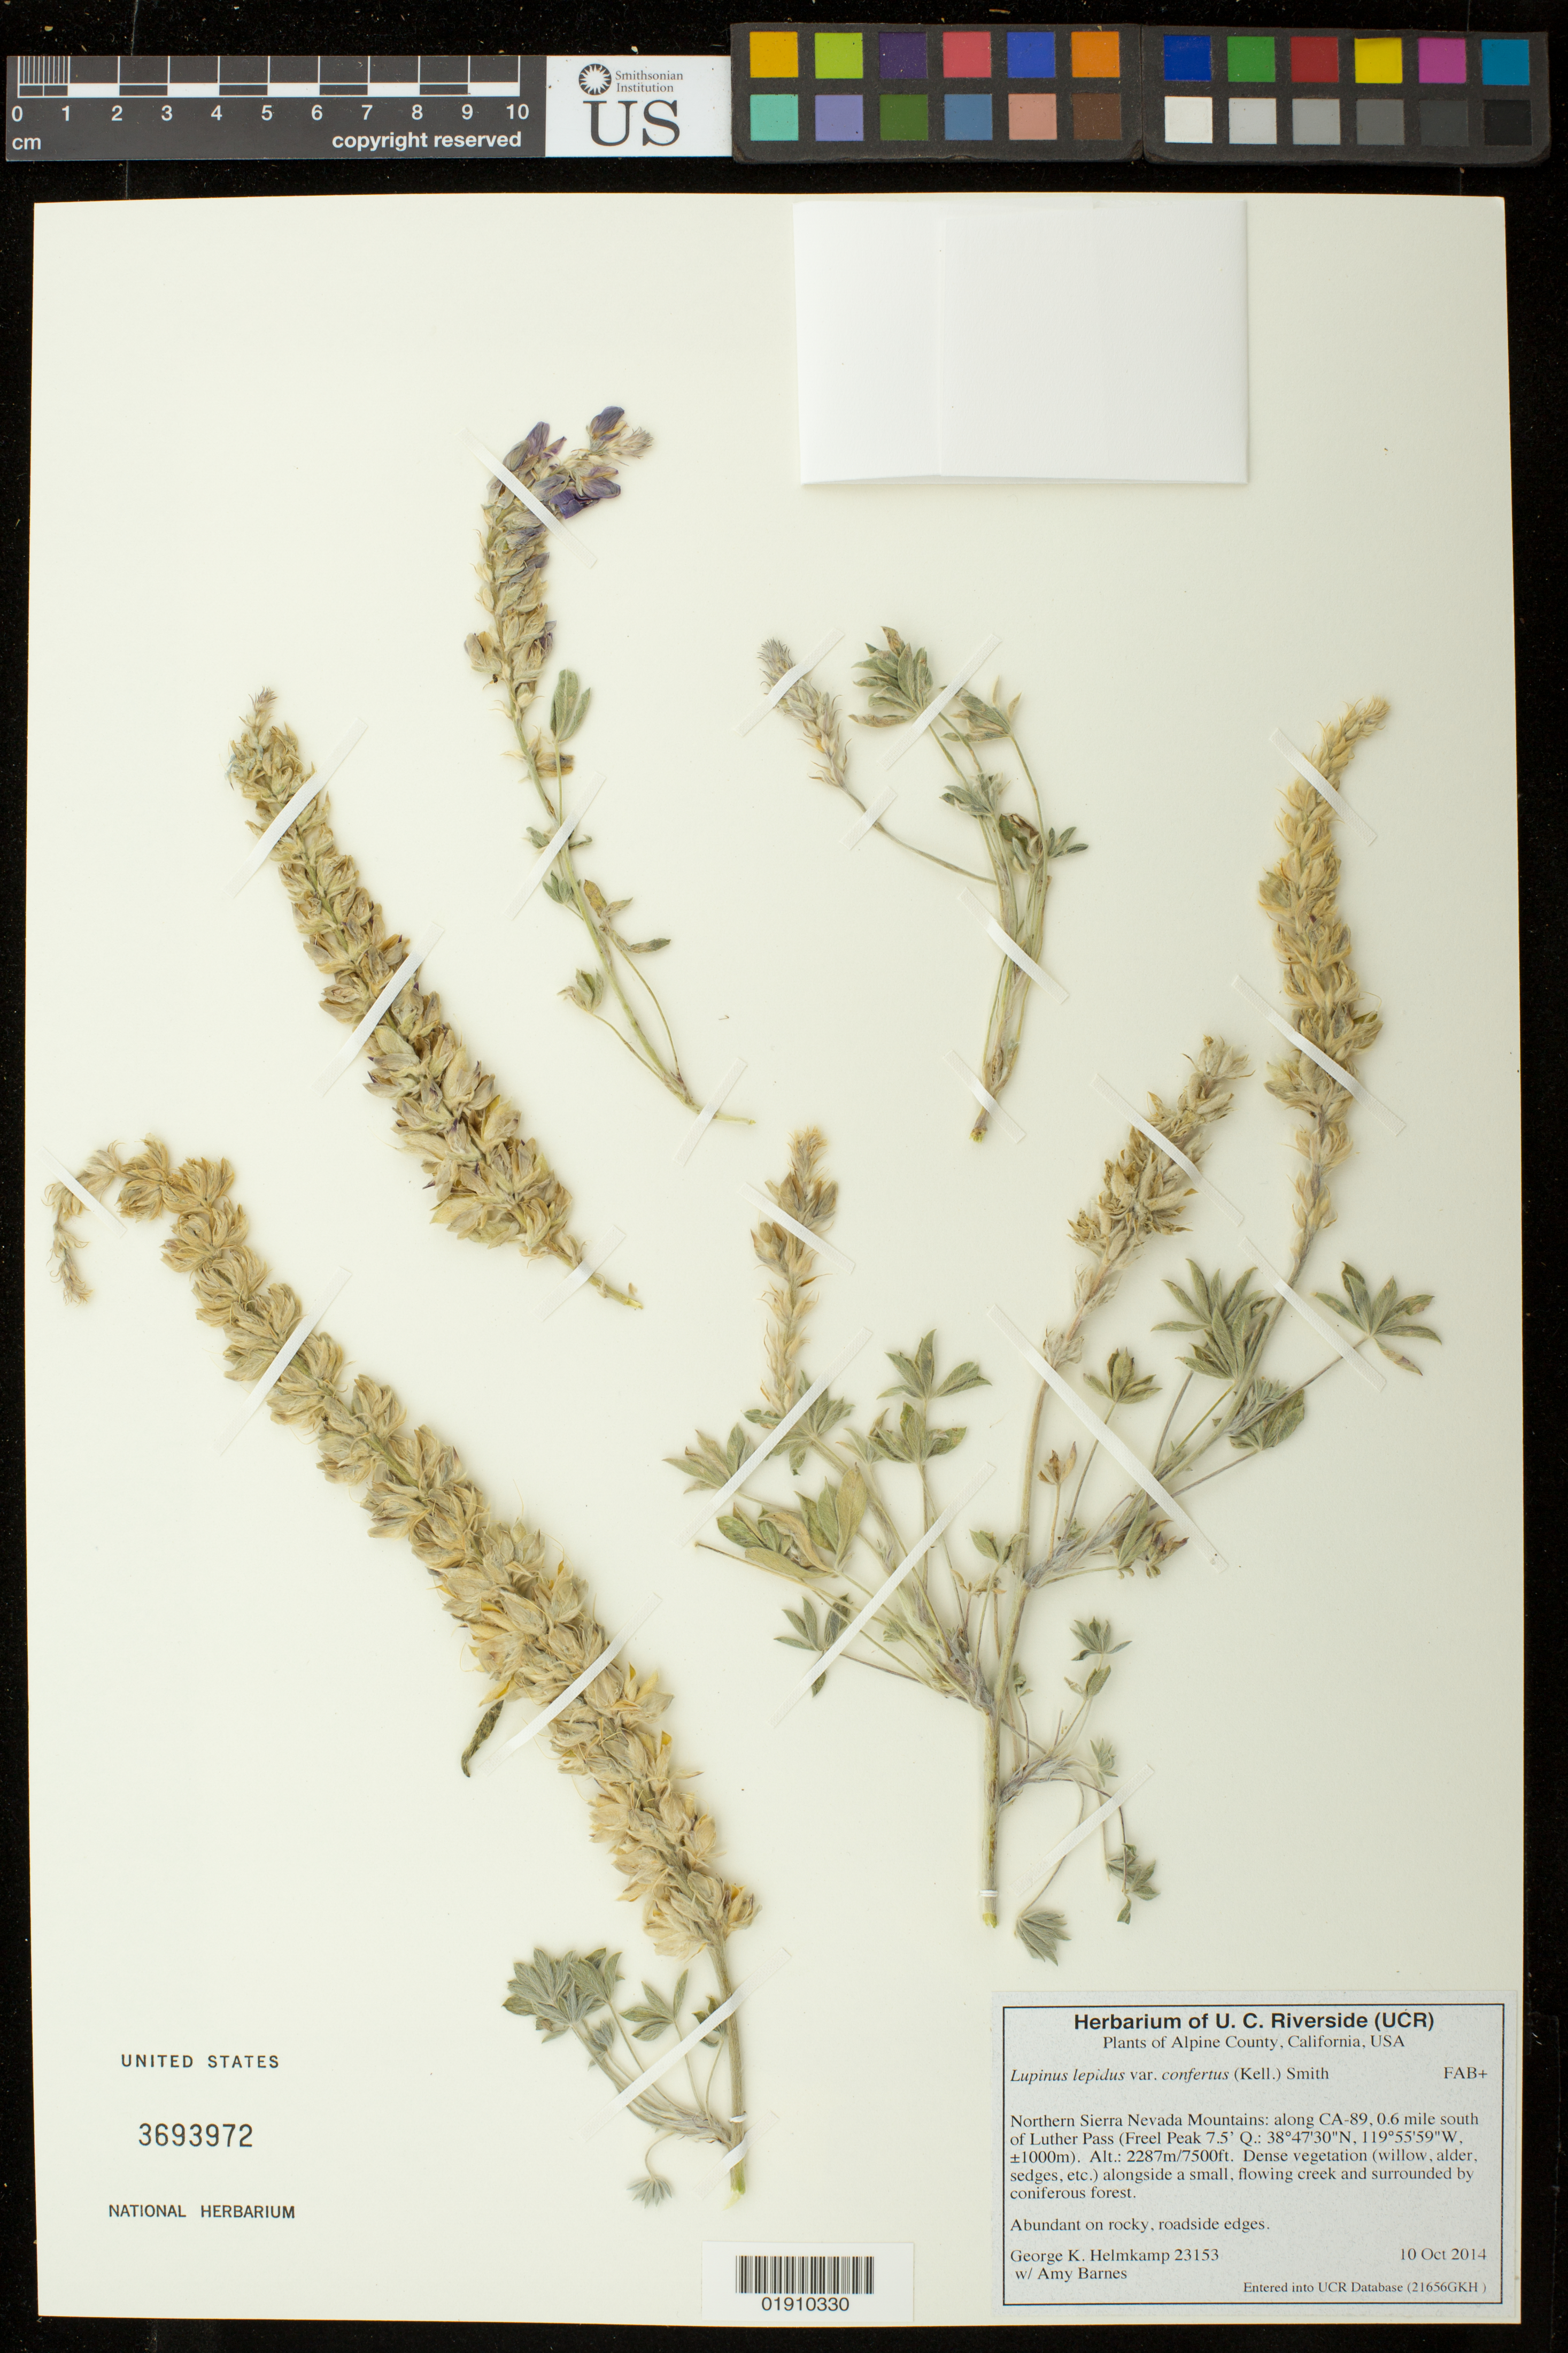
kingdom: Plantae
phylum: Tracheophyta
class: Magnoliopsida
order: Fabales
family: Fabaceae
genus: Lupinus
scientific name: Lupinus lepidus var. confertus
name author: (Kellogg) C.P. Sm.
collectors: G. Helmkamp & E. Helmkamp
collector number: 23153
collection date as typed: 10 Oct 2014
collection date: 2014-10-10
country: United States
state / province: California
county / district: Alpine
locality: Northern Sierra Nevada Mountains: along CA-89, 0.6 mile south of Luther Pass (Freel Peak).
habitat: Dense vegetation (willow, alder, sedges, etc.) alongside a small, flowing creek and surrounded by coniferous forest. Abundant on rocky, roadside edges.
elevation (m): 2287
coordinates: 38 47 30 N, 119 55 59 W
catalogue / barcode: US 3693972